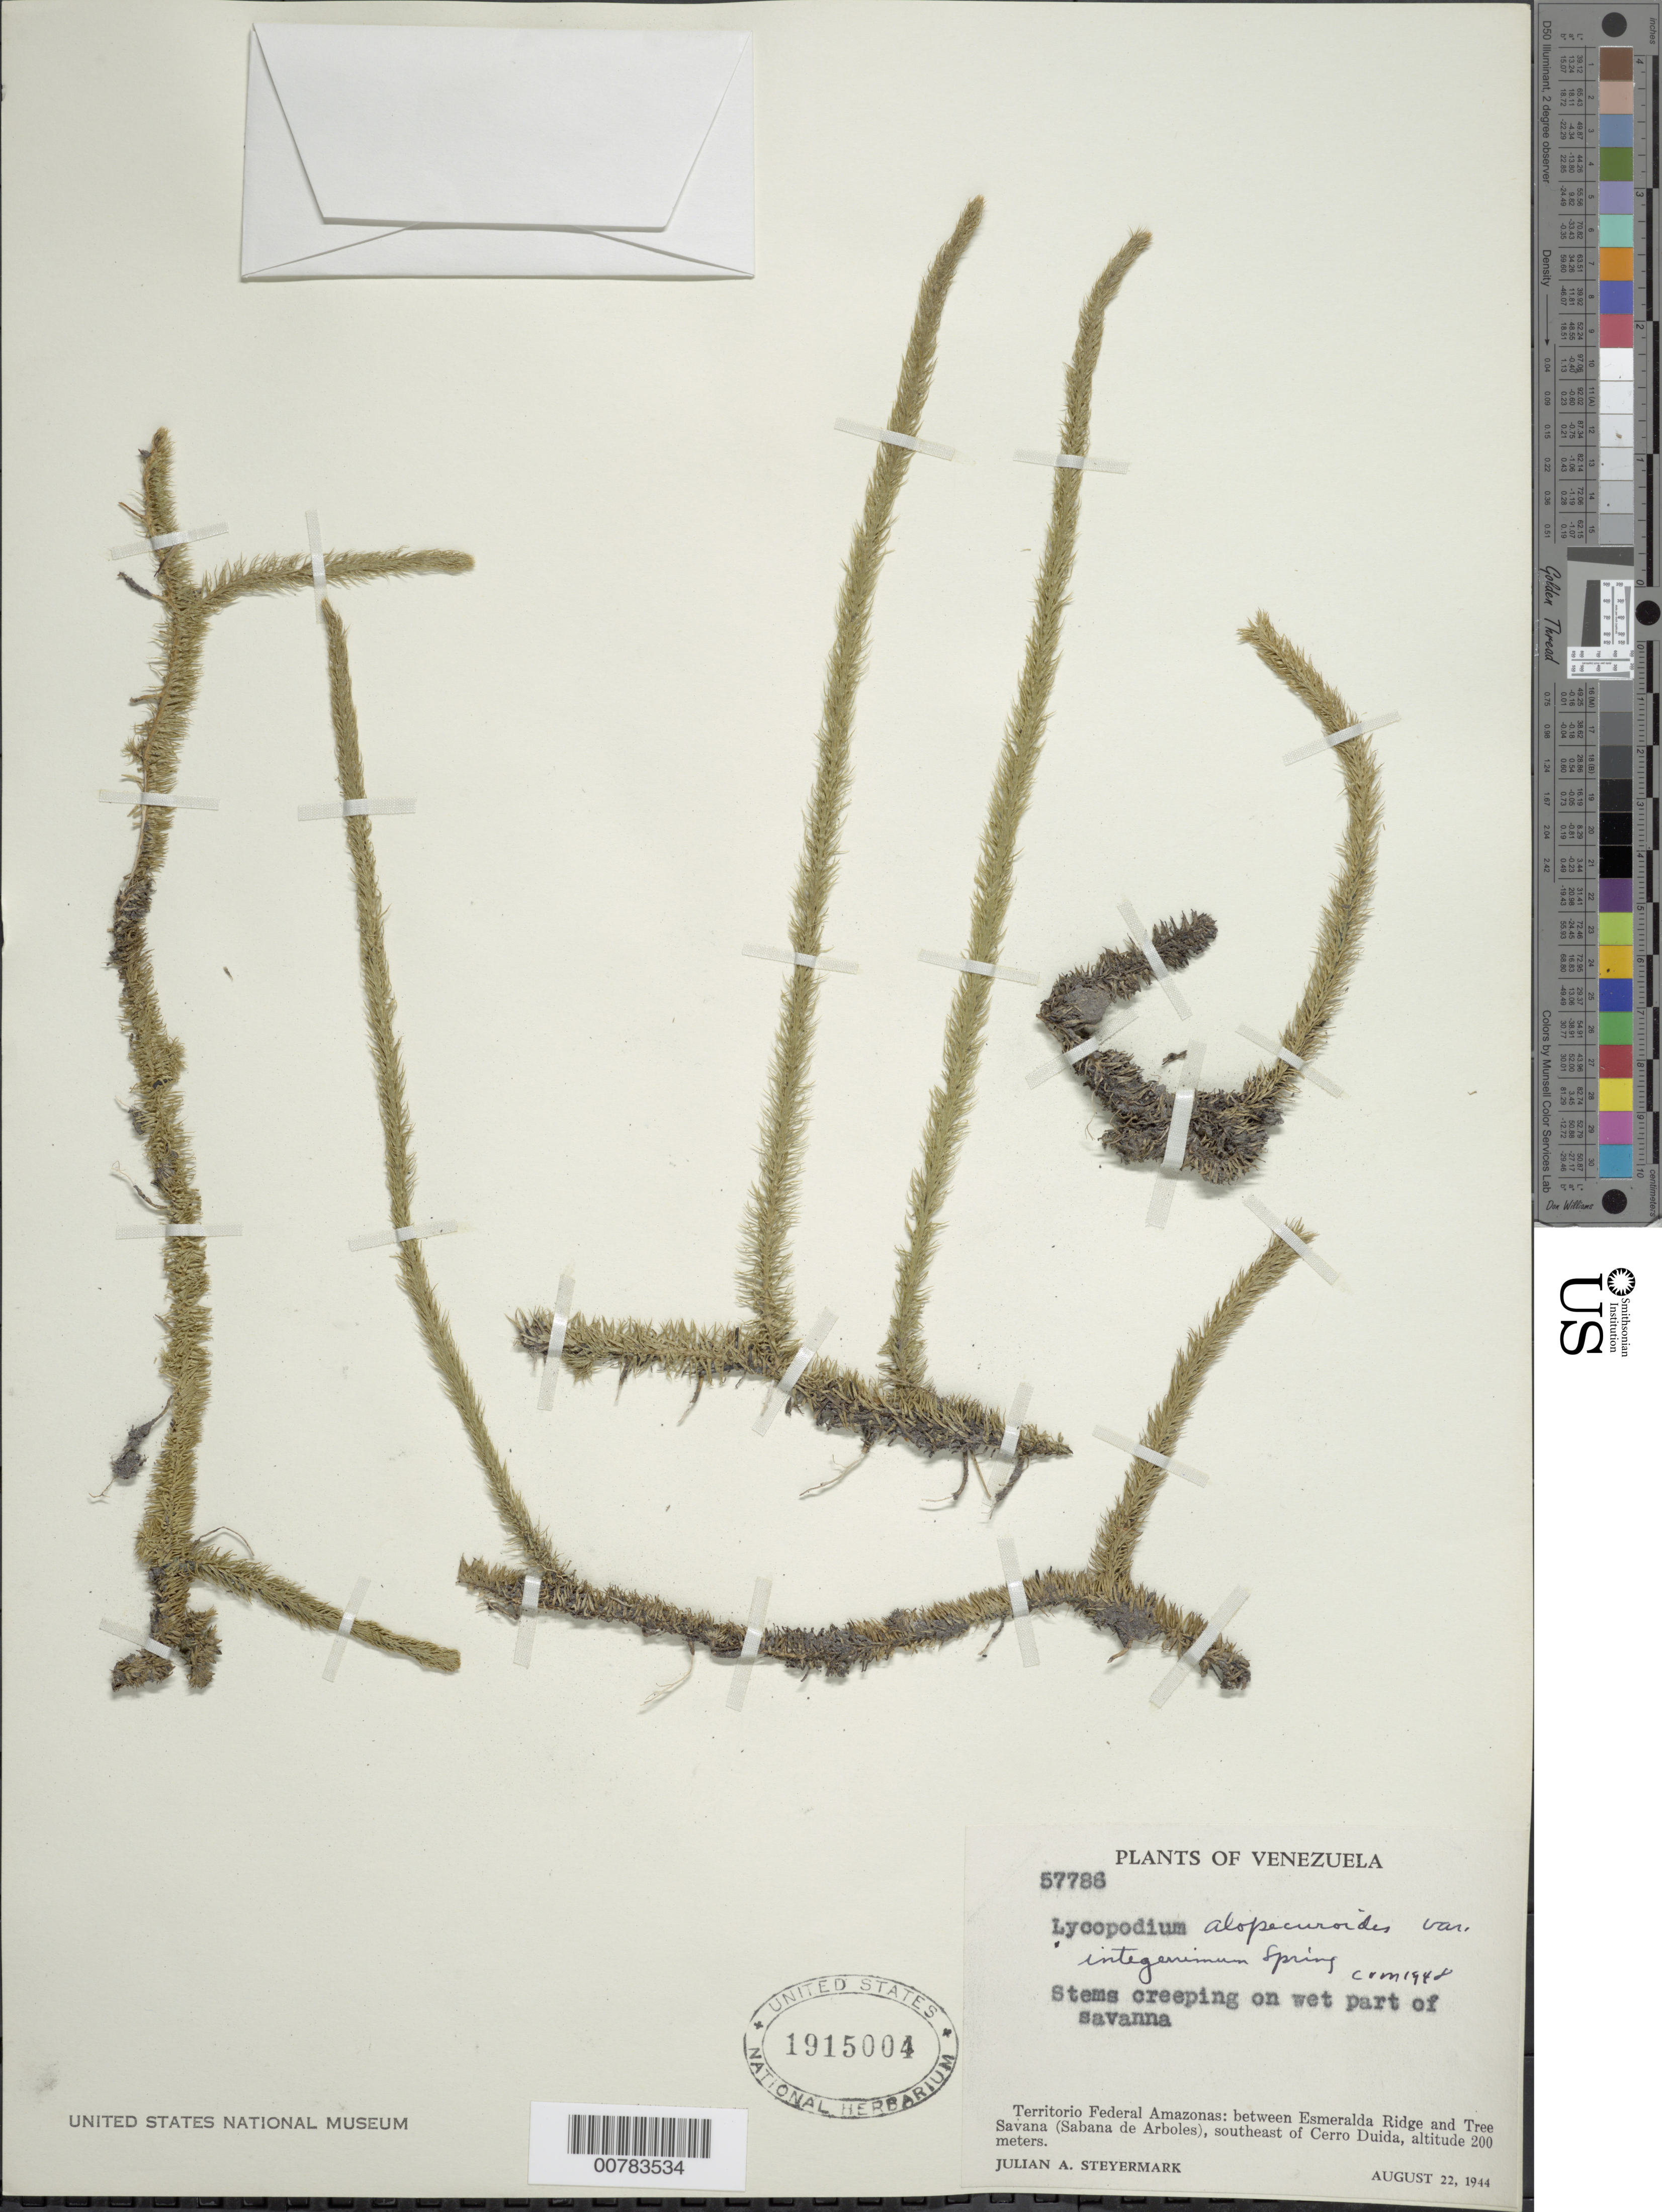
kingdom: Plantae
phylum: Tracheophyta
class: Lycopodiopsida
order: Lycopodiales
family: Lycopodiaceae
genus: Lycopodiella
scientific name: Lycopodiella alopecuroides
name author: (L.) Cranfill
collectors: J. Steyermark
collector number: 57786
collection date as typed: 22-Aug-44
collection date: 1944-08-22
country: Venezuela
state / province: Amazonas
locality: Esmeralda Ridge to Tree Savanna (Sabana de Arboles), southeast of Cerro Duida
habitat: Savanna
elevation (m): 200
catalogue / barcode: US 1915004